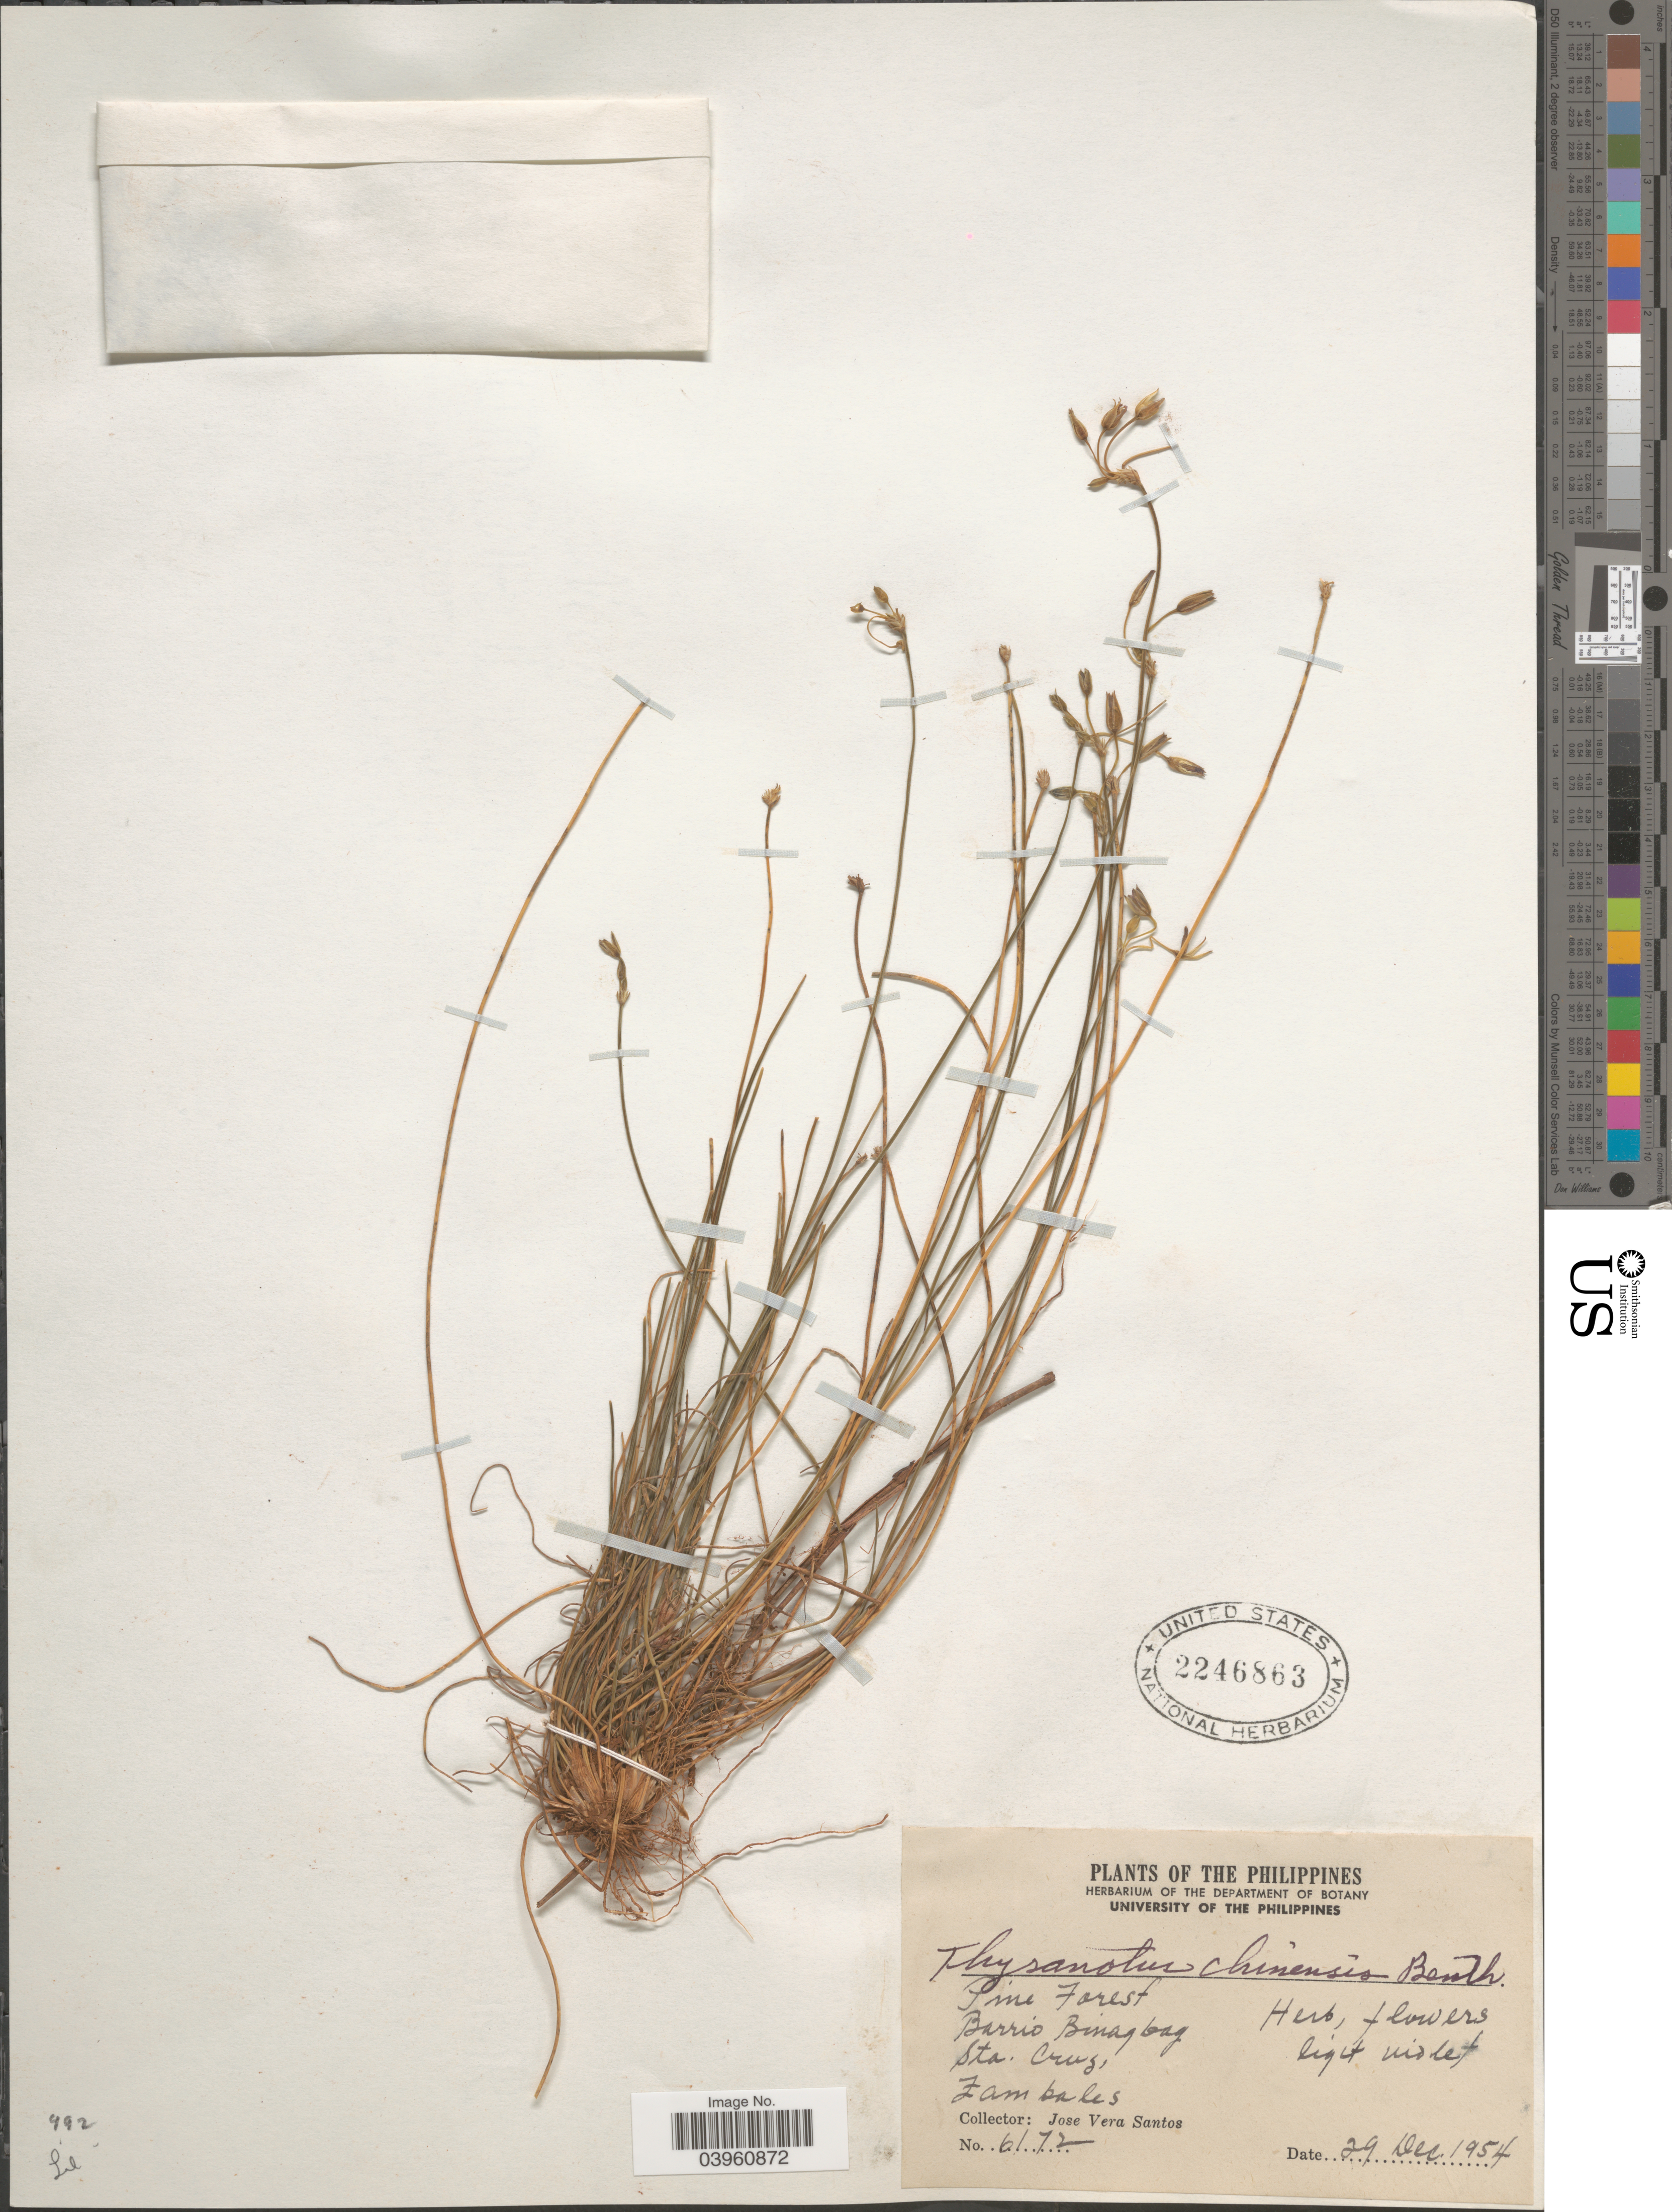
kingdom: Plantae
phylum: Tracheophyta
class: Liliopsida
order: Asparagales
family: Asparagaceae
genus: Thysanotus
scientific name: Thysanotus chinensis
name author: Benth.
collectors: J. Santos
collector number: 6172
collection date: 1954-12-29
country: Philippines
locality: Pine Forest. Barrio Binog bog. Sta. Cruz. Zambales.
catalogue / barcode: US 2246863